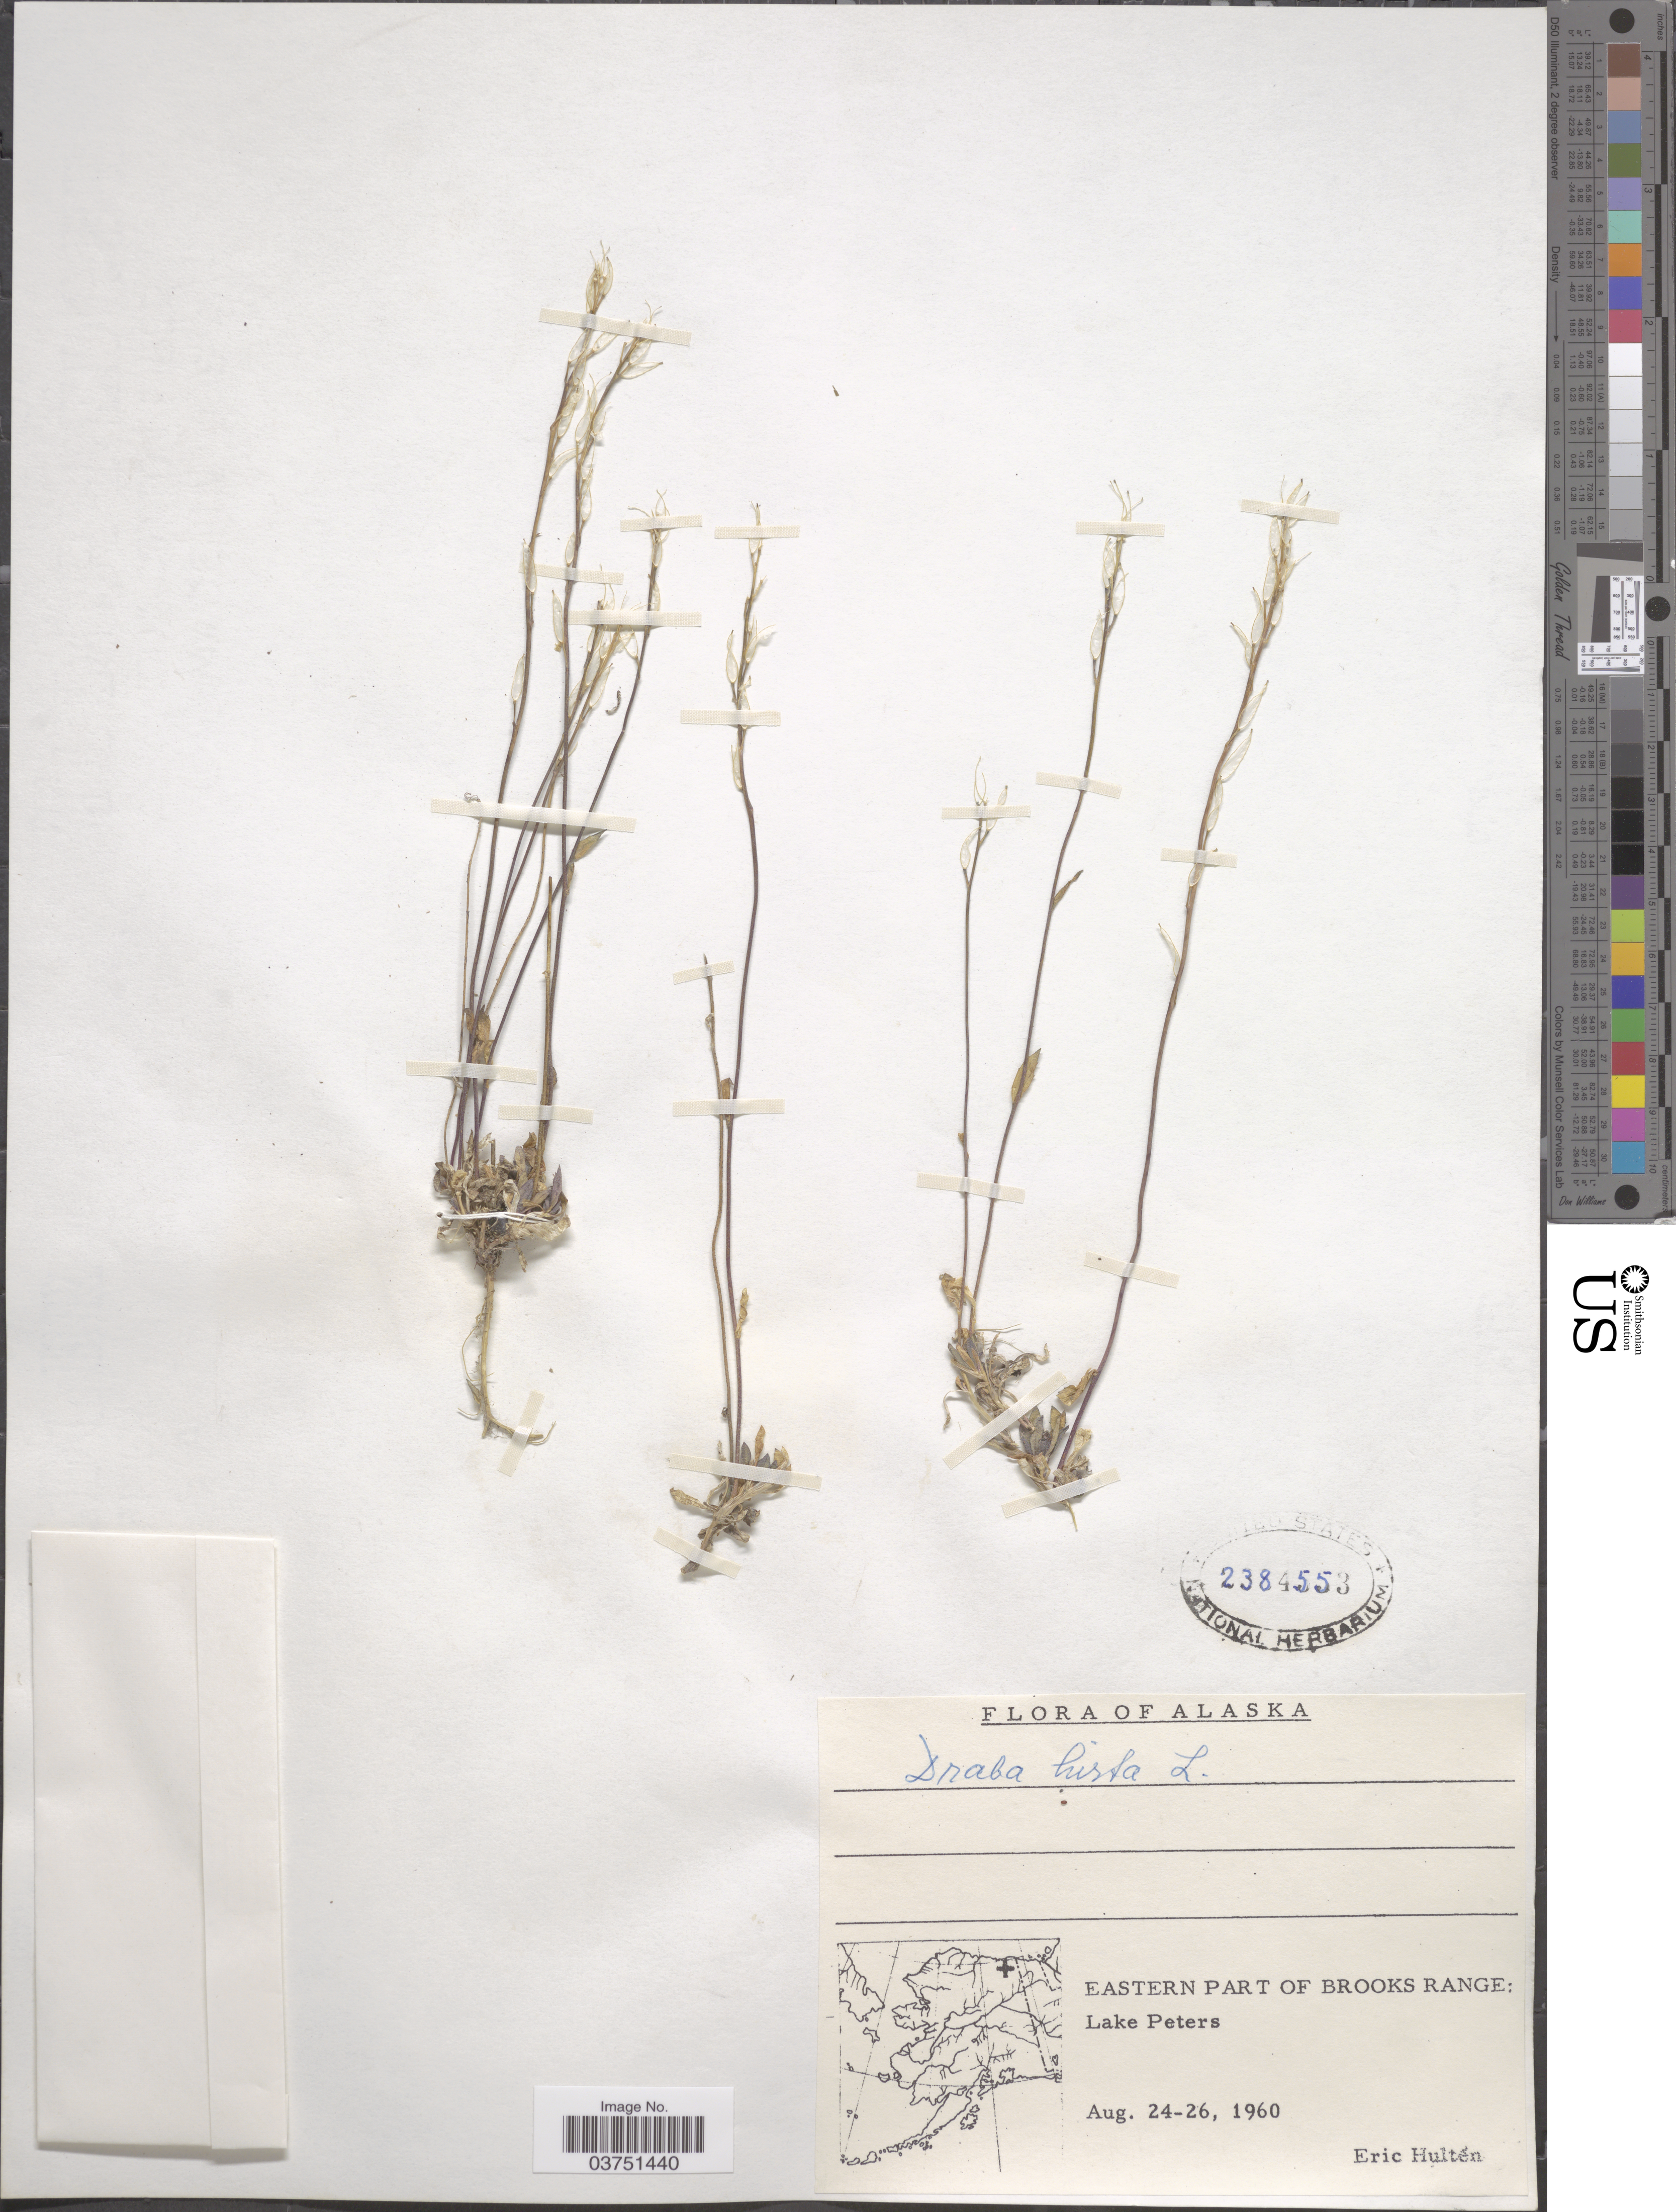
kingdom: Plantae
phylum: Tracheophyta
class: Magnoliopsida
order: Brassicales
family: Brassicaceae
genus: Draba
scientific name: Draba glabella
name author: Pursh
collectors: E. G. Hultén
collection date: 1960-08-24/1960-08-26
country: United States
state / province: Alaska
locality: Eastern Part Of Brooks Range: Lake Peters.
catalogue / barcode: US 2384553